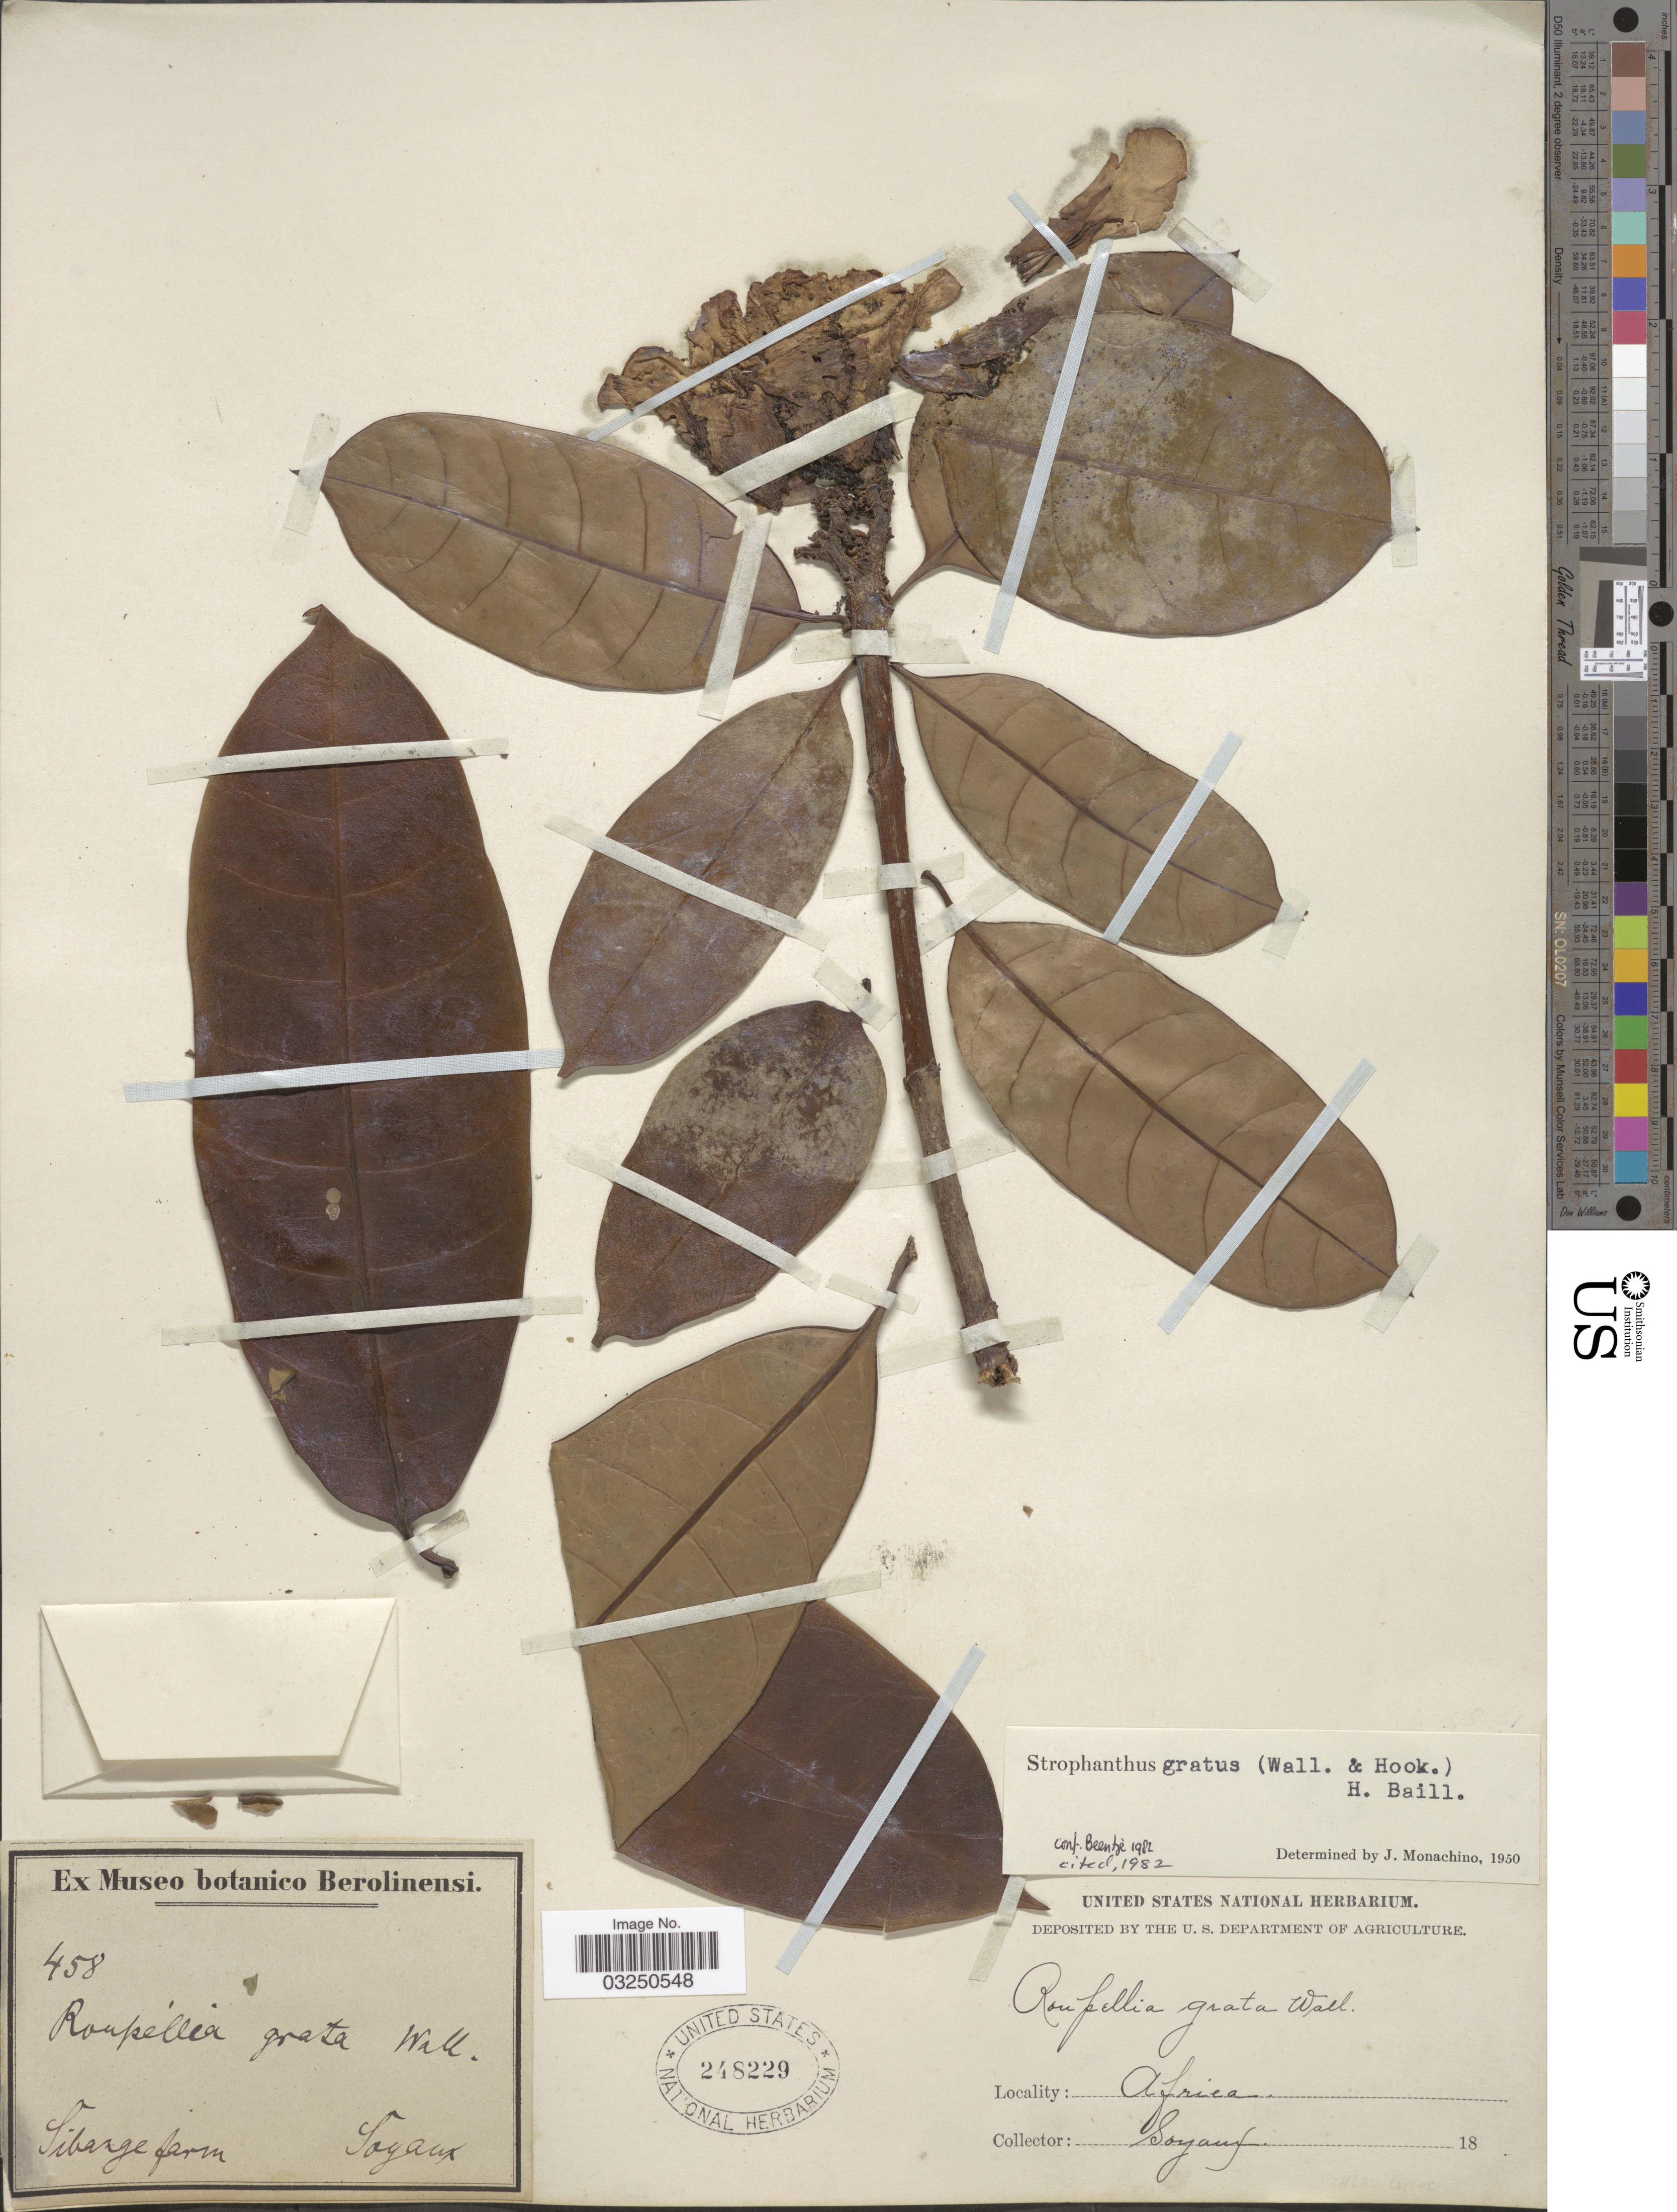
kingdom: Plantae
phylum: Tracheophyta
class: Magnoliopsida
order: Gentianales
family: Apocynaceae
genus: Strophanthus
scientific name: Strophanthus gratus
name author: (Wall. & Hook.) Baill.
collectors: -. Soyaux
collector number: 458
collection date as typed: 18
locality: Africa. Sibange farm.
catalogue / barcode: US 248229